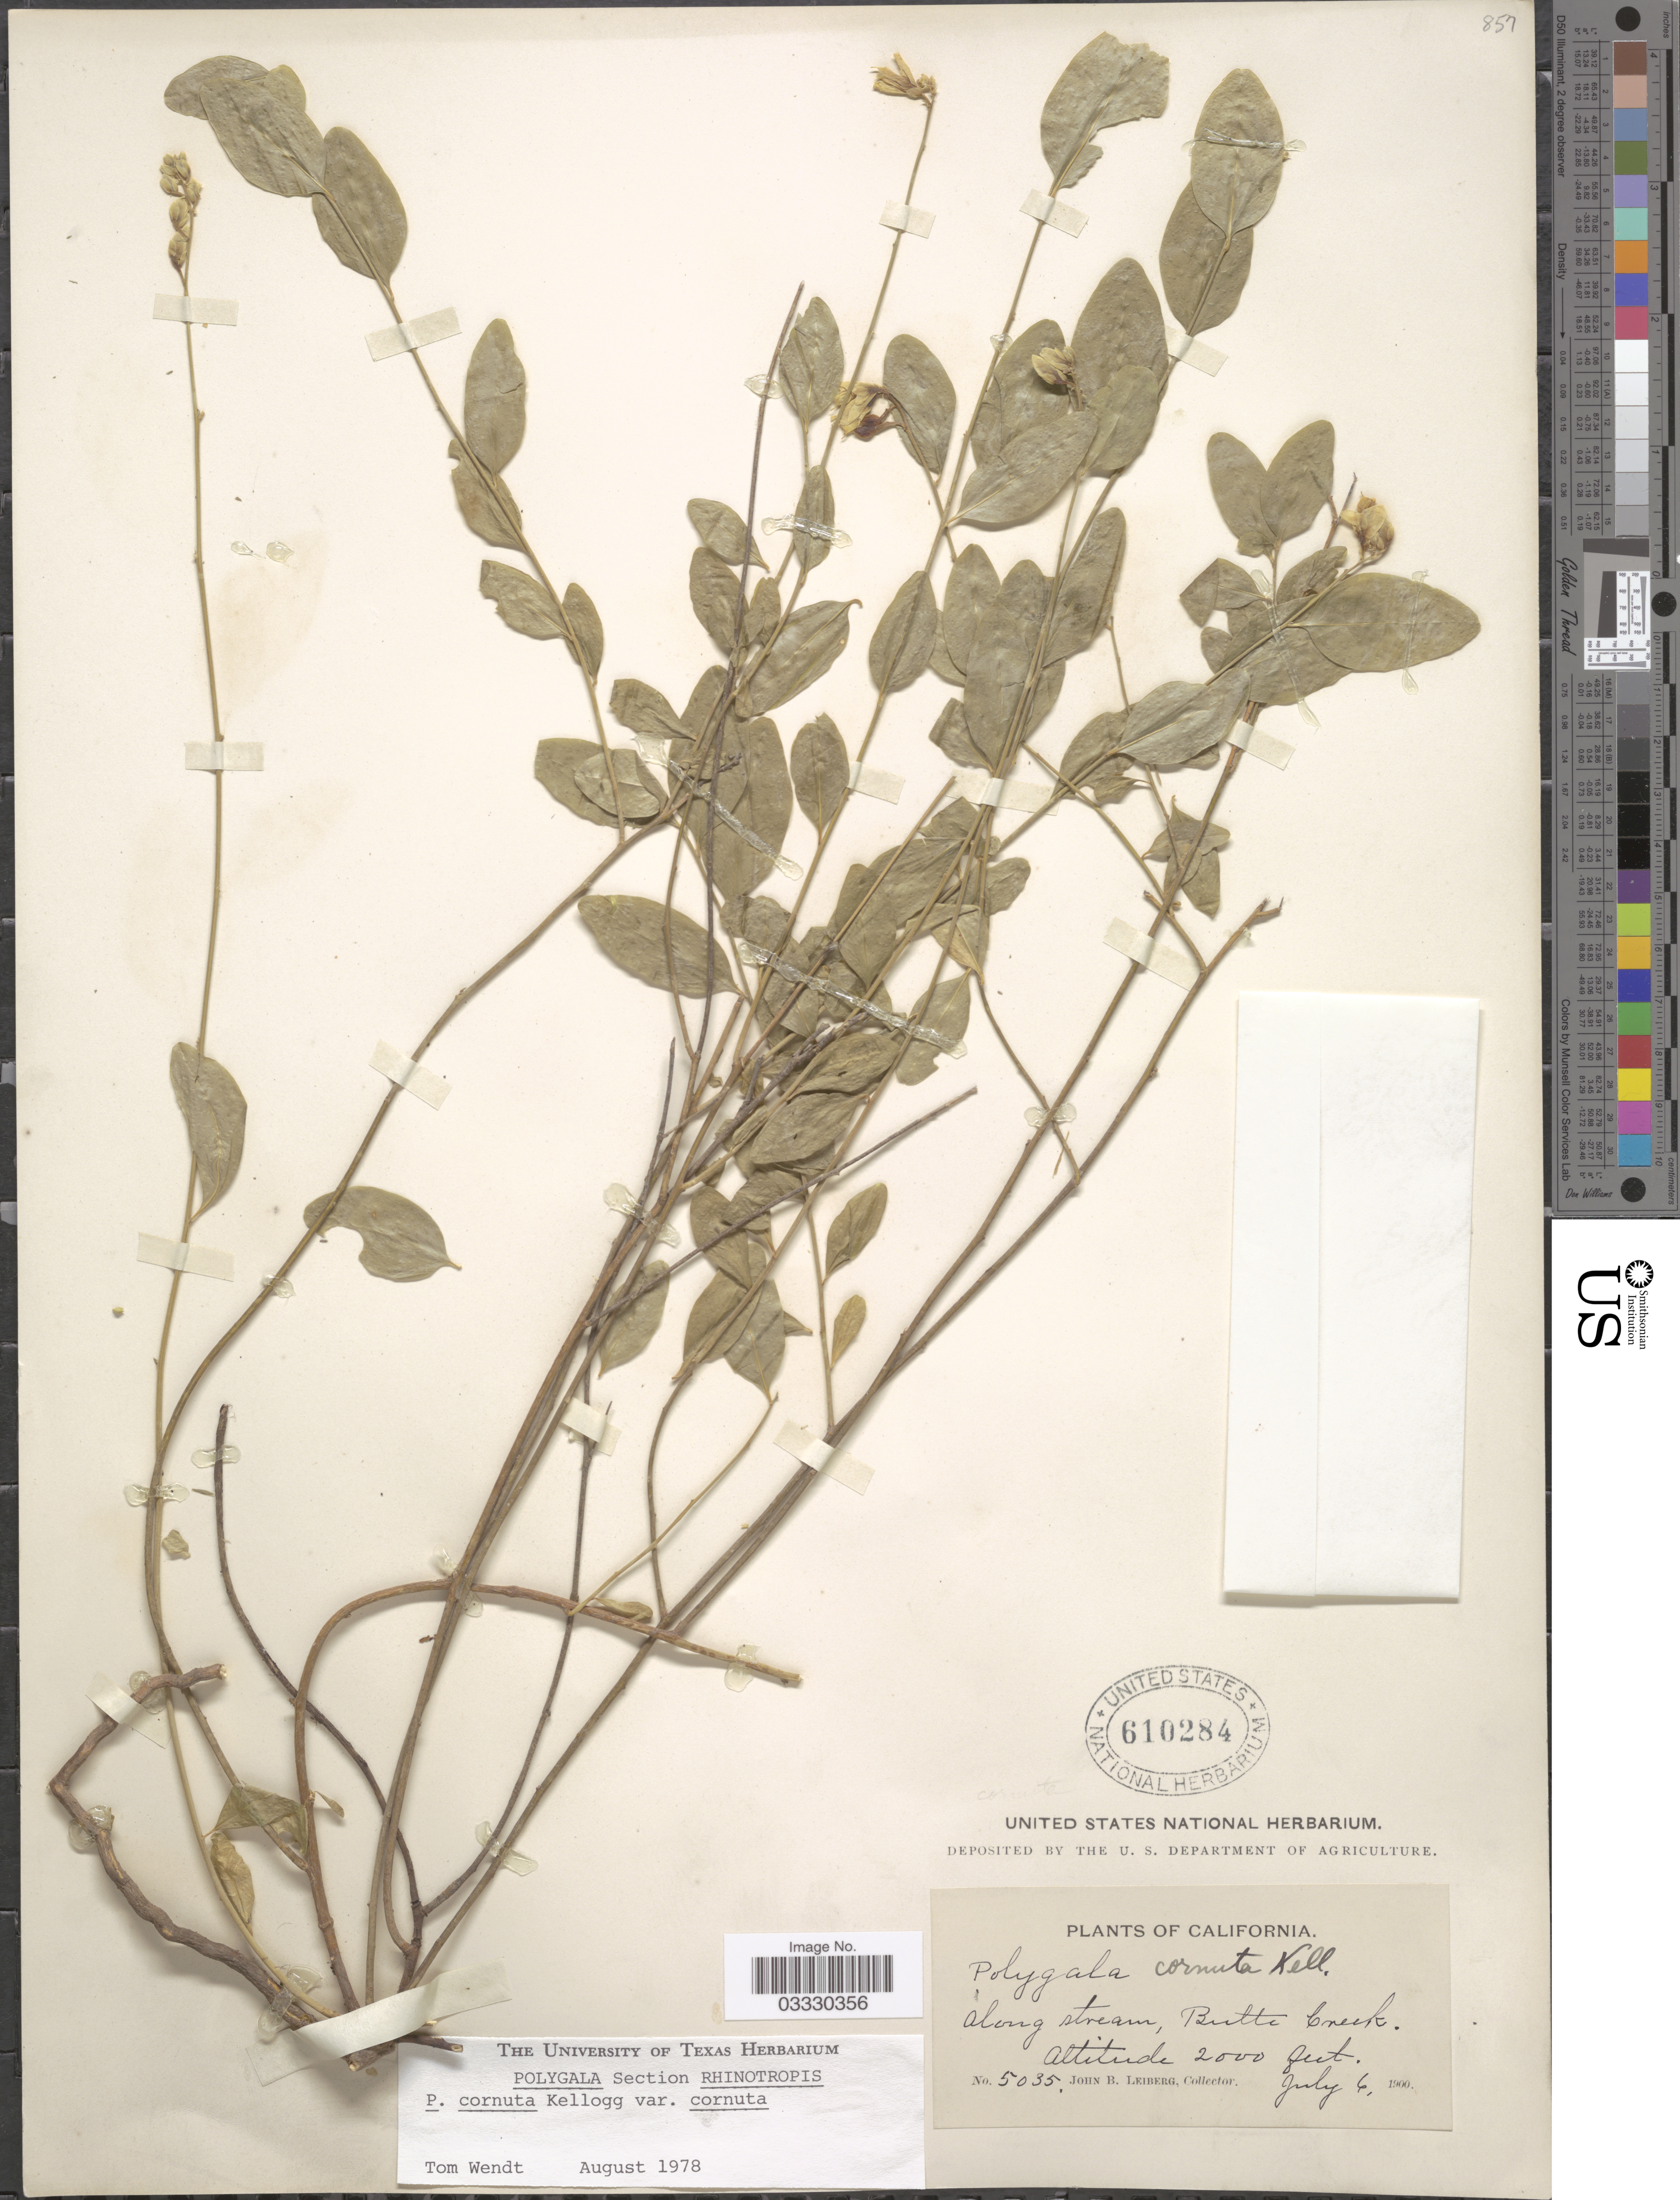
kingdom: Plantae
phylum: Tracheophyta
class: Magnoliopsida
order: Fabales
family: Polygalaceae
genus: Rhinotropis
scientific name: Rhinotropis cornuta var. cornuta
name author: (Kellogg) J.R. Abbott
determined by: Strong, Mark T., (BOT), Smithsonian Institution - National Museum of Natural History (UNITED STATES)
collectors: J. B. Leiberg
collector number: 5035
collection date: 1900-07-06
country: United States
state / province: California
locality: Along stream, Butte Creek.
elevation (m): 610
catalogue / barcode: US 610284